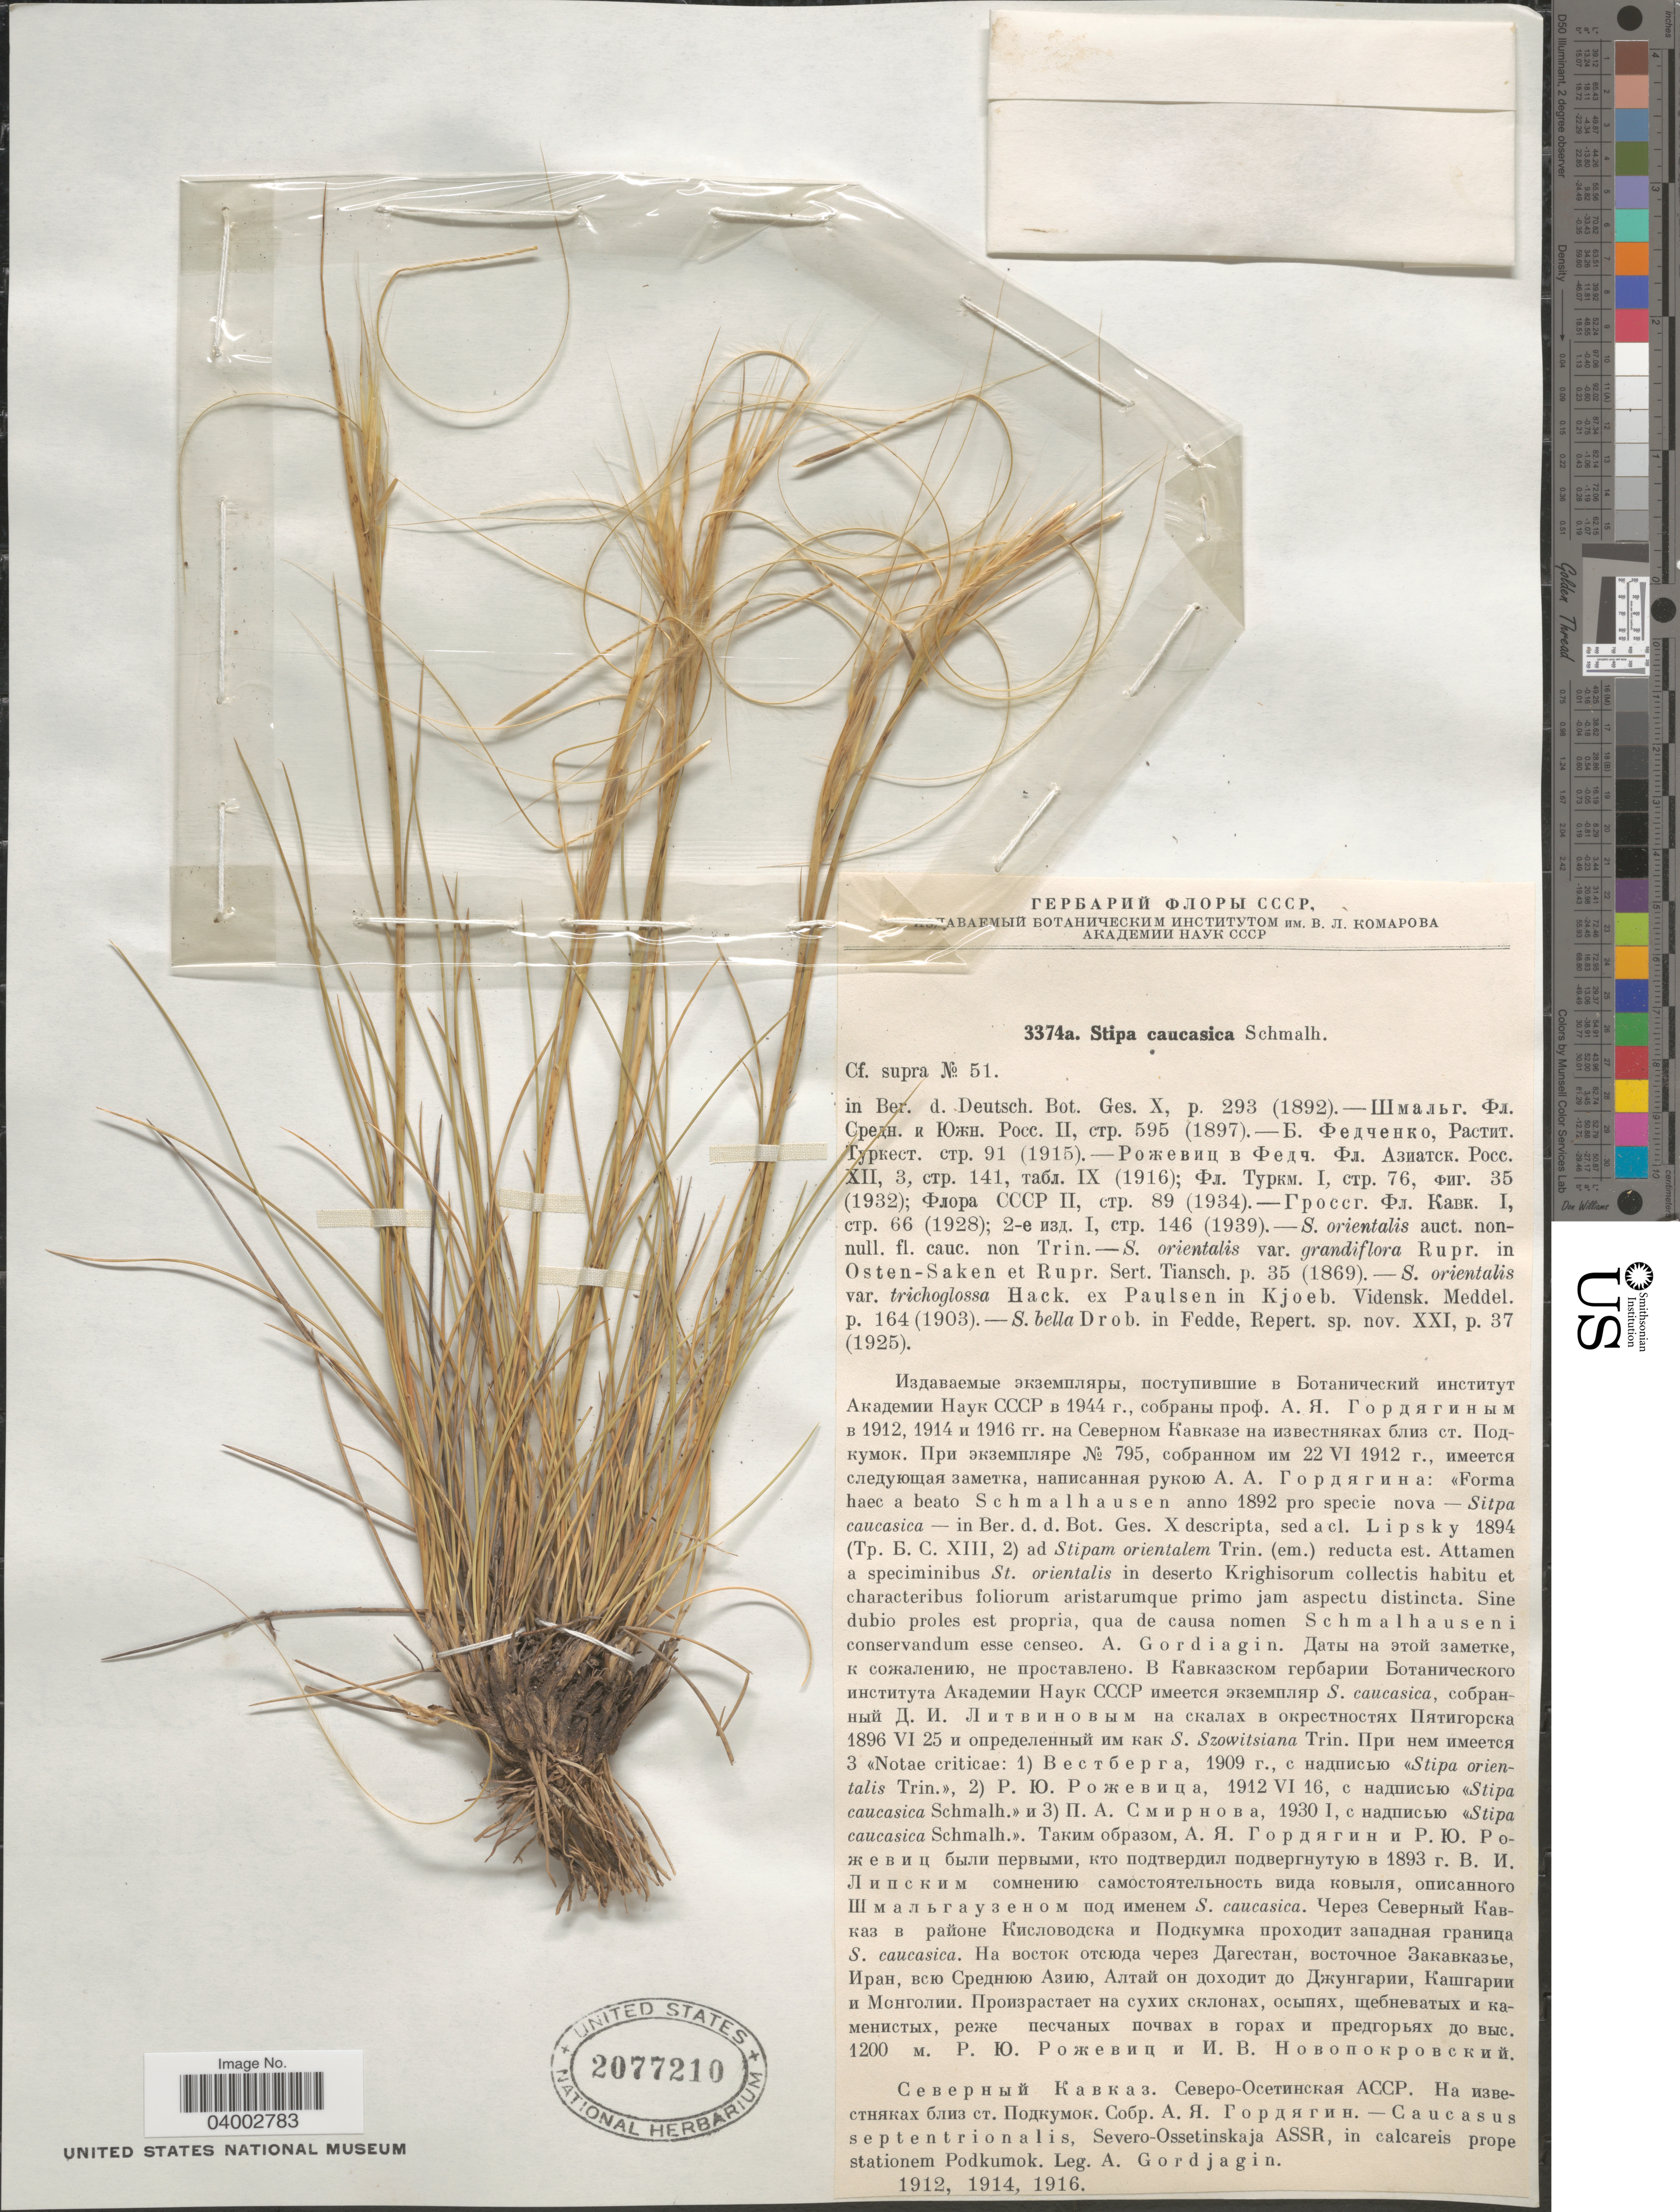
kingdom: Plantae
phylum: Tracheophyta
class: Liliopsida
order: Poales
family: Poaceae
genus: Stipa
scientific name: Stipa caucasica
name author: Schmalh.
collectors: A. Gordjagin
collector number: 3374a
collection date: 1912/1916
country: Russian Federation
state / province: Severo-Osetiya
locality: Caucasus septentrionalis, Severo-Ossetinskaja ASSR, in calcareis prope stationem Podkumok.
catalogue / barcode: US 2077210